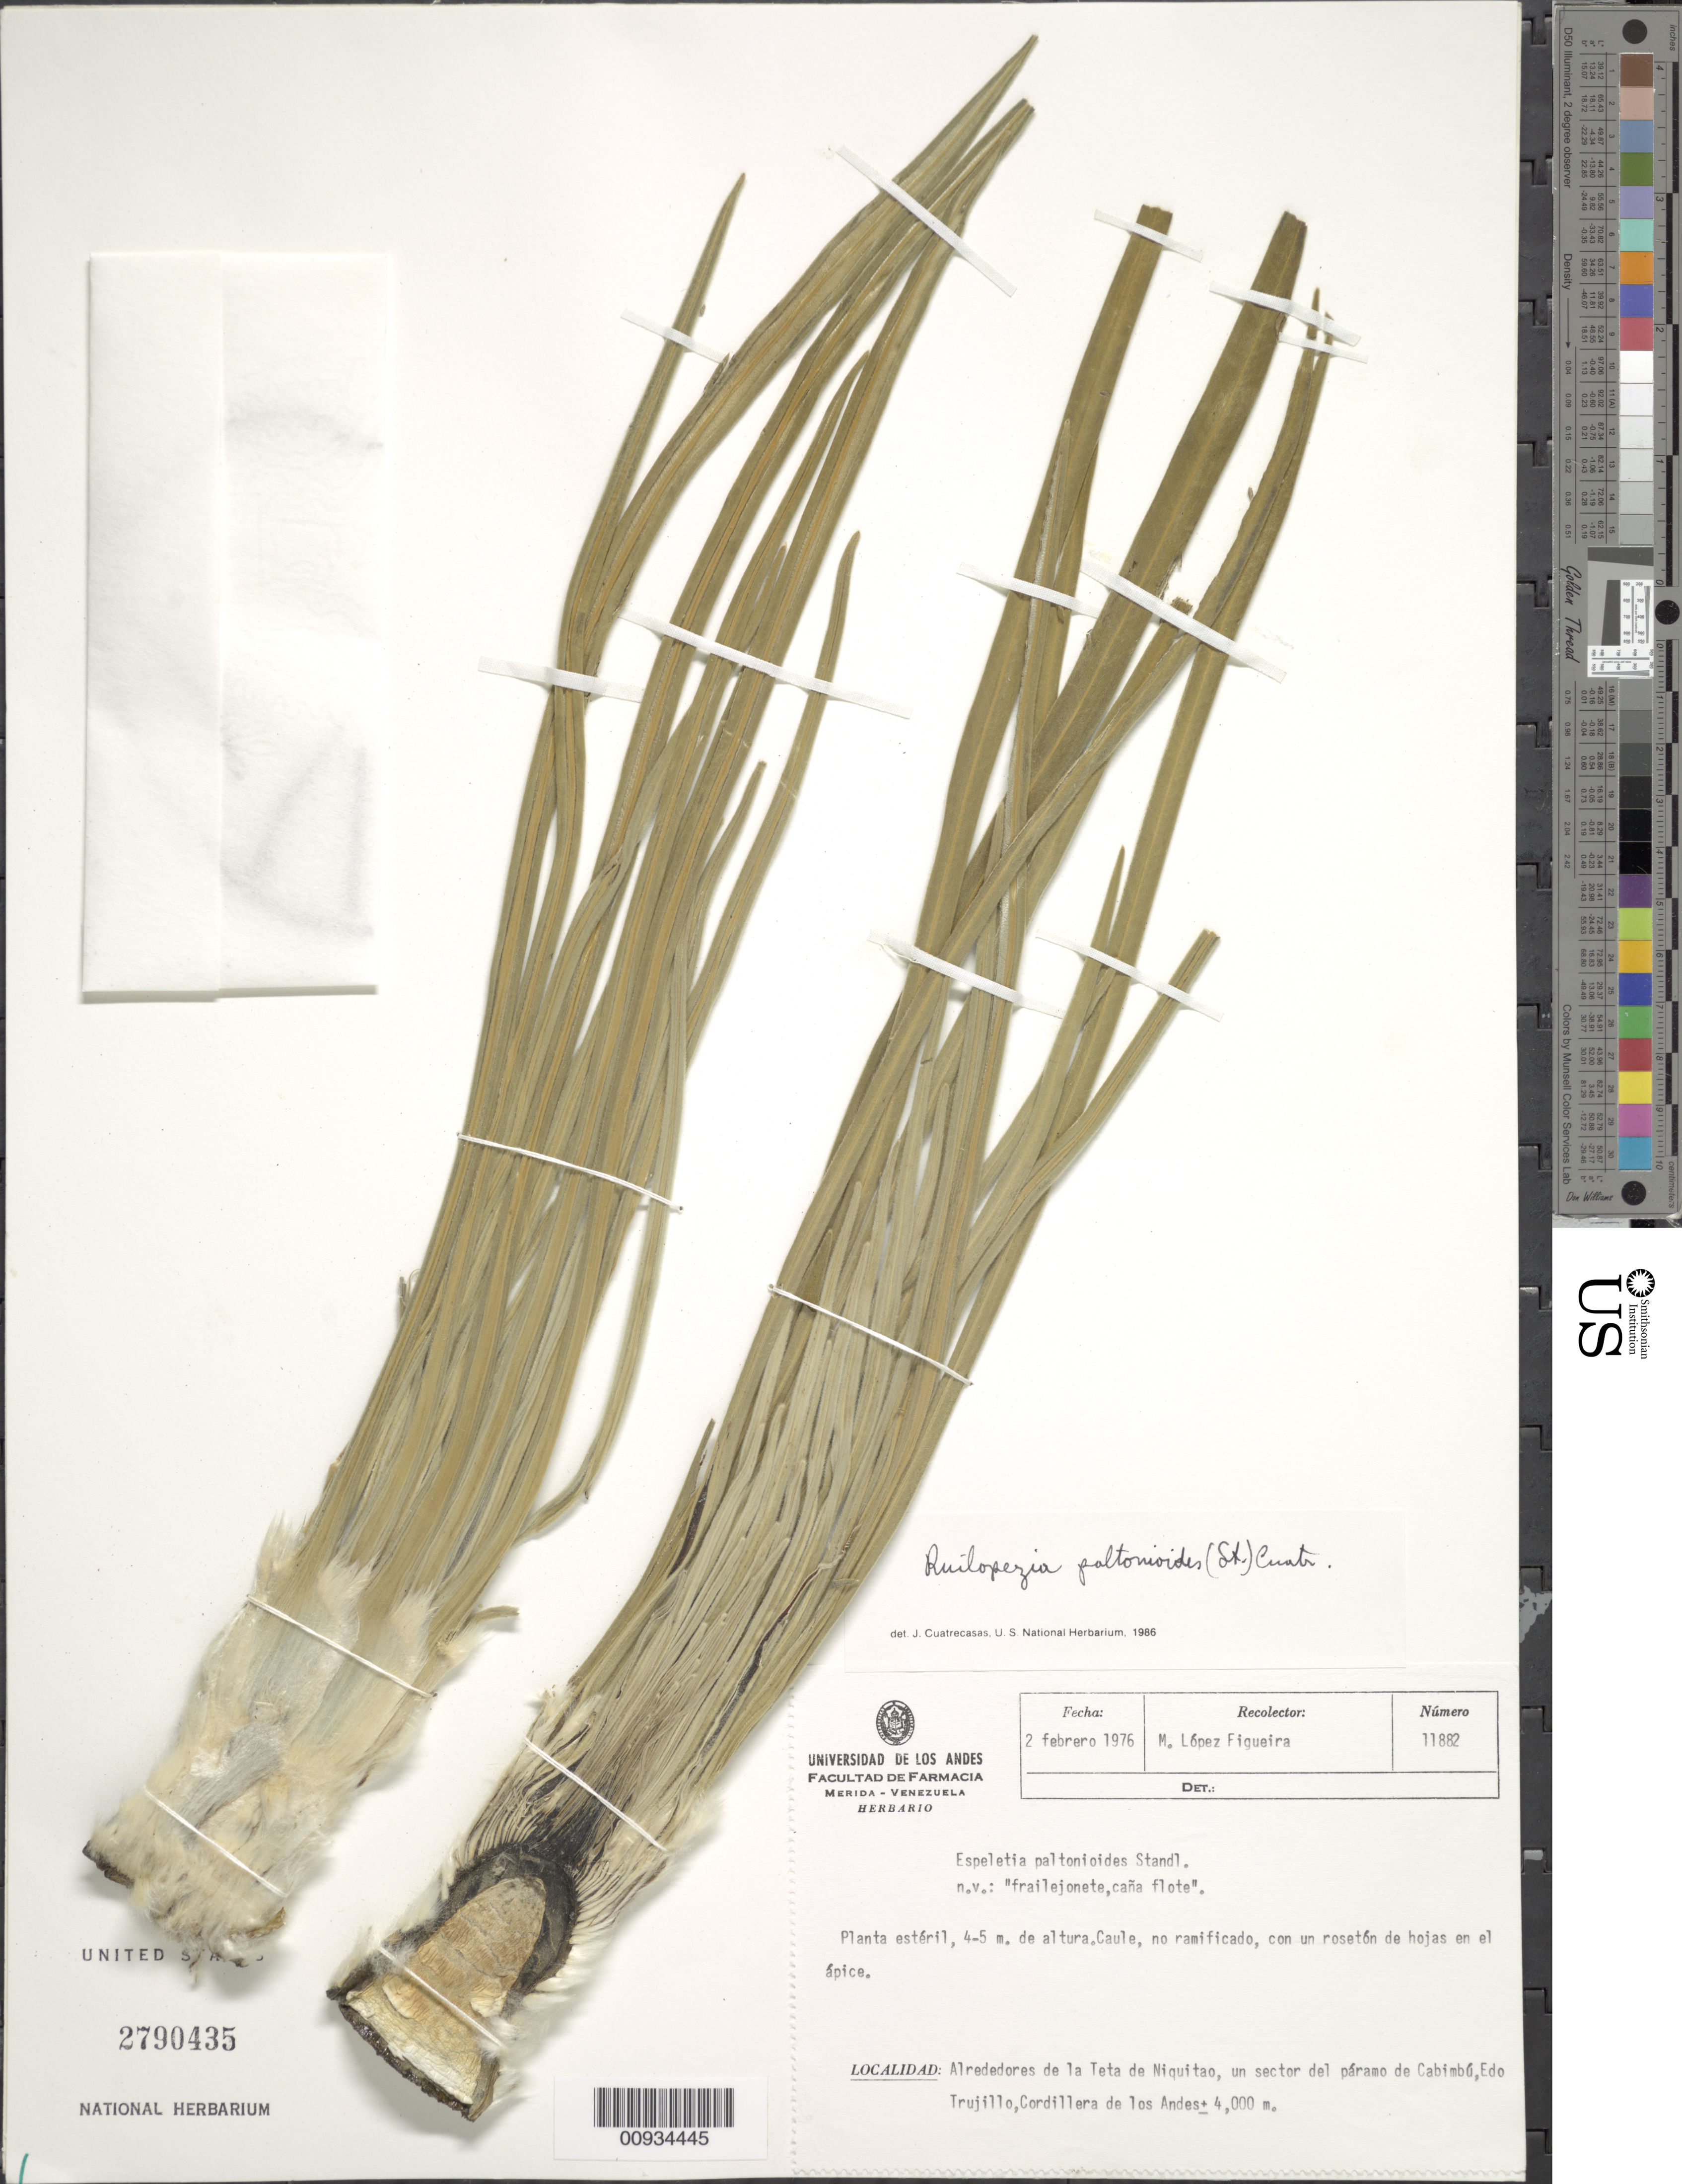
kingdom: Plantae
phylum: Tracheophyta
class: Magnoliopsida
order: Asterales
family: Asteraceae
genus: Ruilopezia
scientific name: Ruilopezia paltonioides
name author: (Standl.) Cuatrec.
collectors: M. López Figueiras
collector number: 11882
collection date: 1976-02-02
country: Venezuela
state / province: Trujillo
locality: Alrededores de la Teta de Niquitao, un sectro del páramo de Cabimbú, Cordillera de los Andes.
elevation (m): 4000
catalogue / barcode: US 2790435